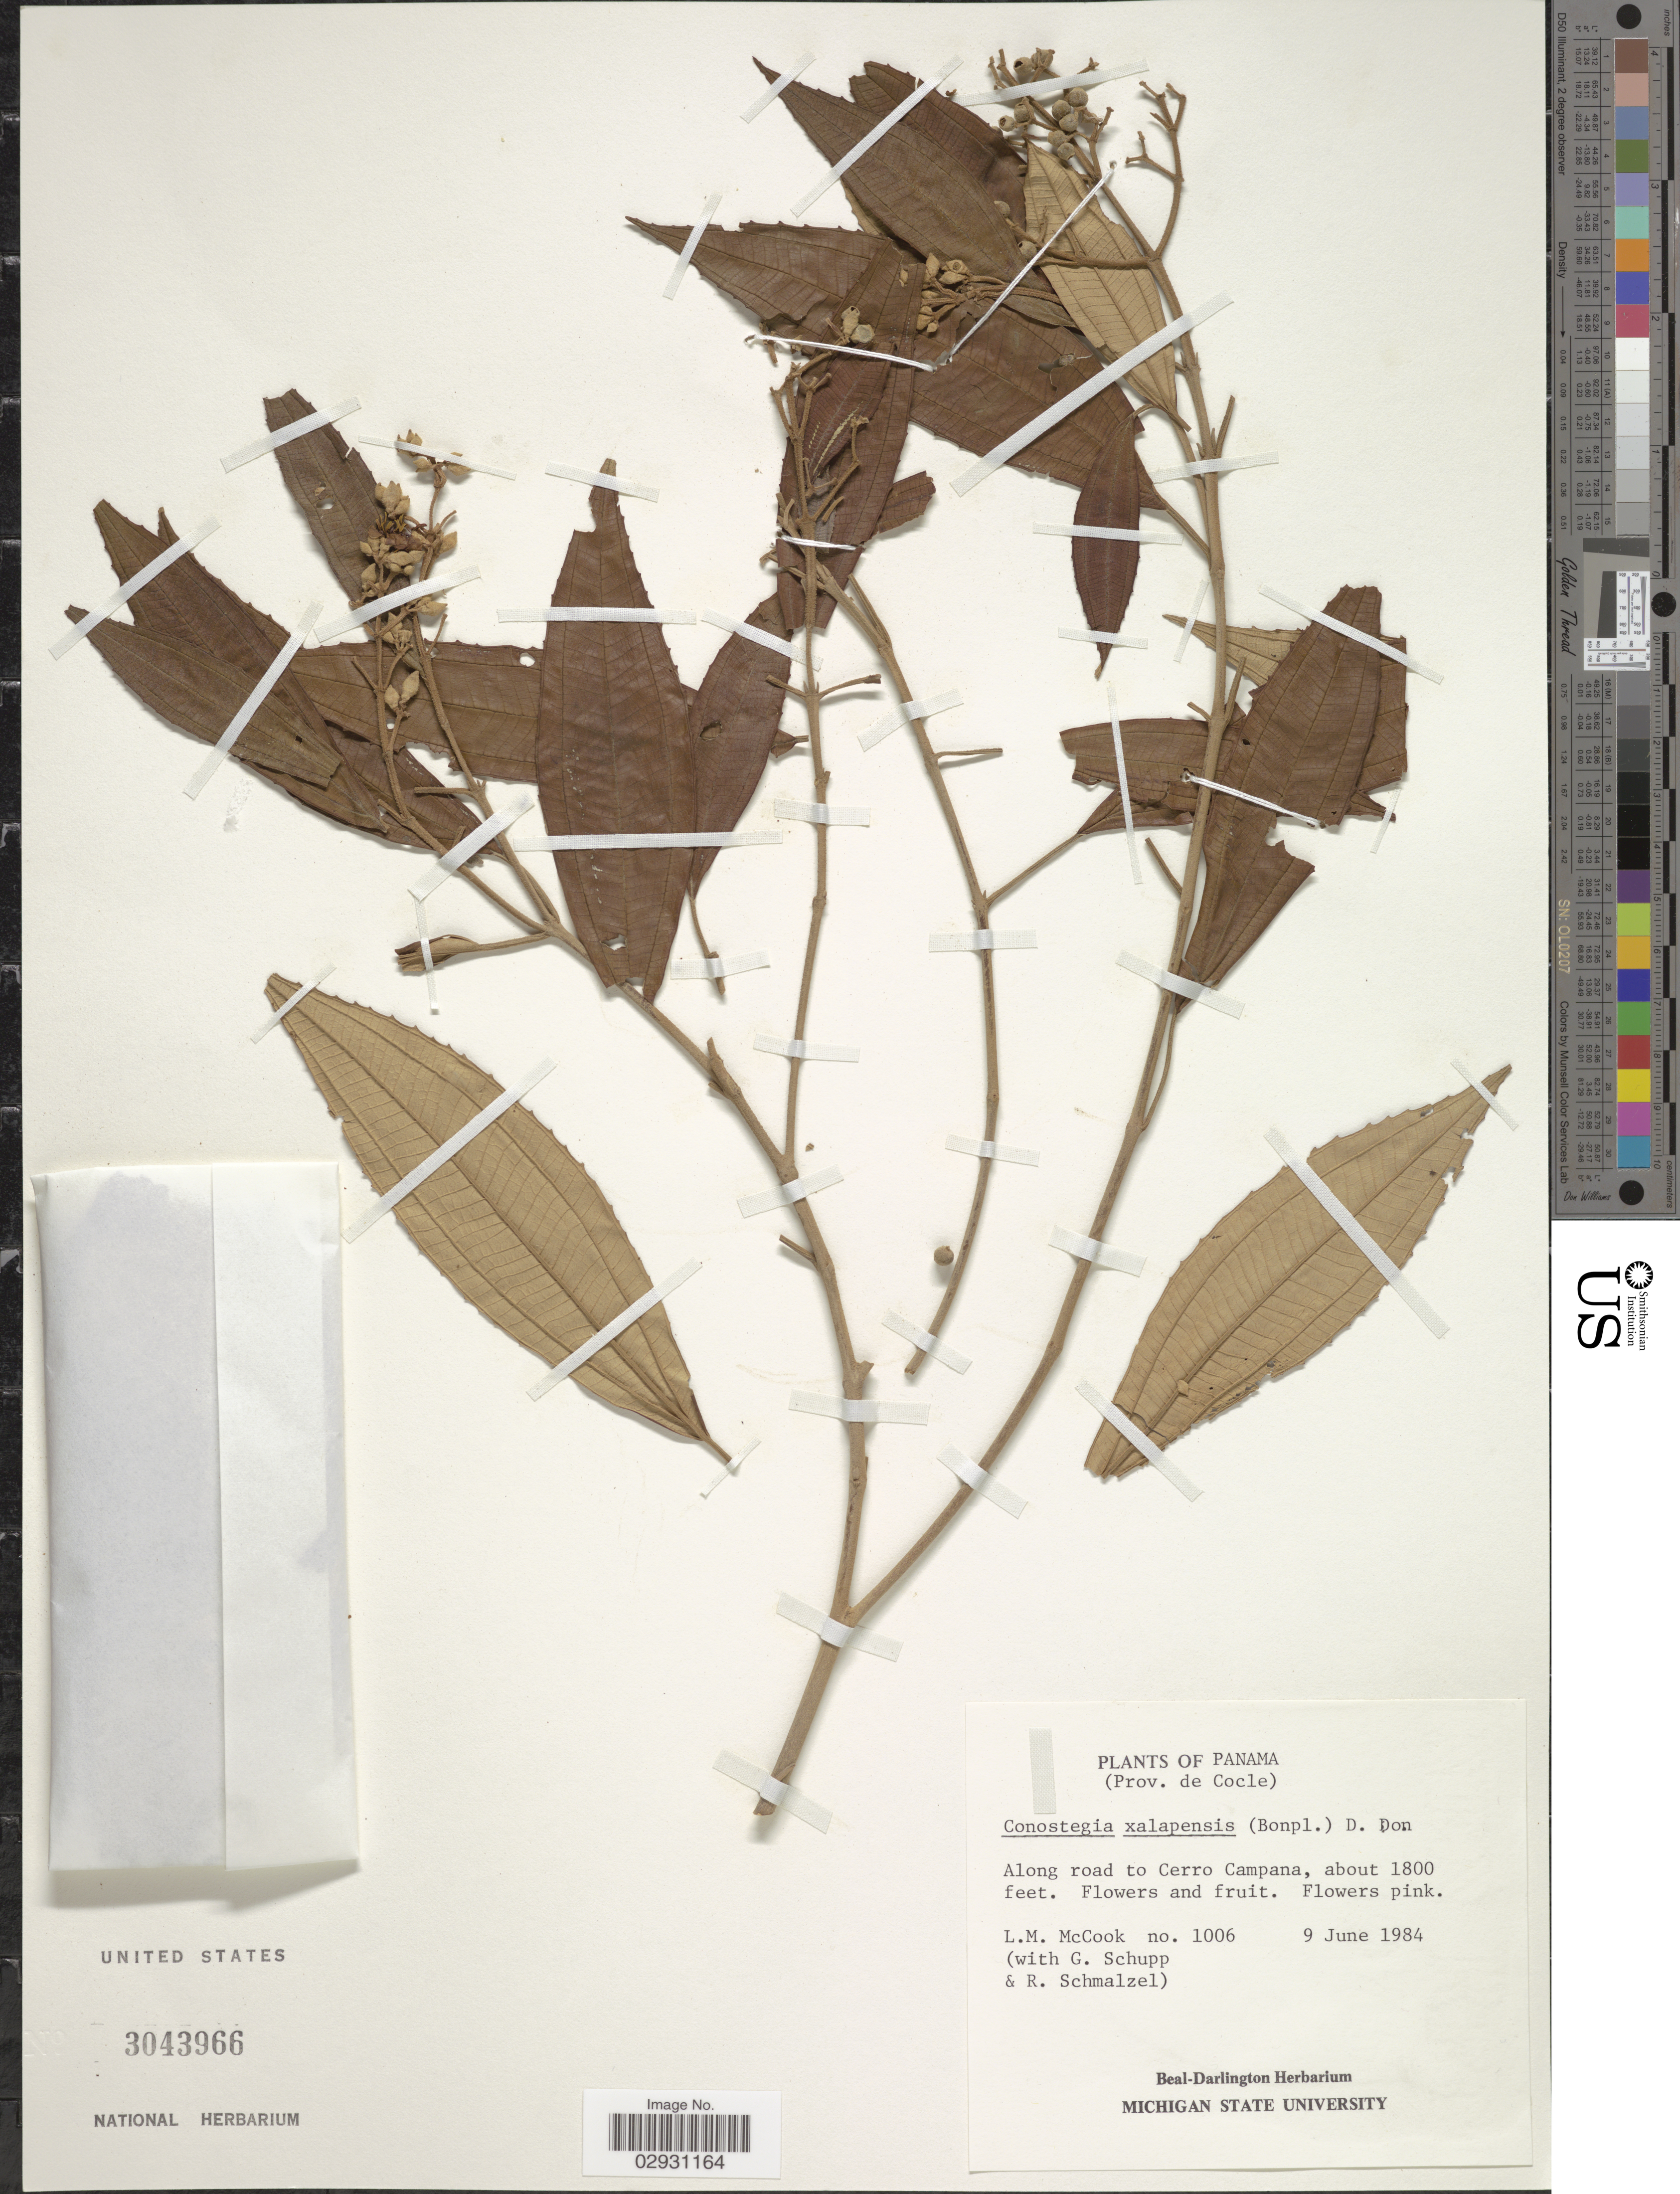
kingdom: Plantae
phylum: Tracheophyta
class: Magnoliopsida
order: Myrtales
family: Melastomataceae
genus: Conostegia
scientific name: Conostegia quadrangularis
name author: Schltdl. ex Steud.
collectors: L. McCook, G. Schupp & R. Schmalzel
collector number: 1006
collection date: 1984-06-09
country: Panama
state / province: Coclé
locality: Along road to Cerro Campana.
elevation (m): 549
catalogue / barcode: US 3043966